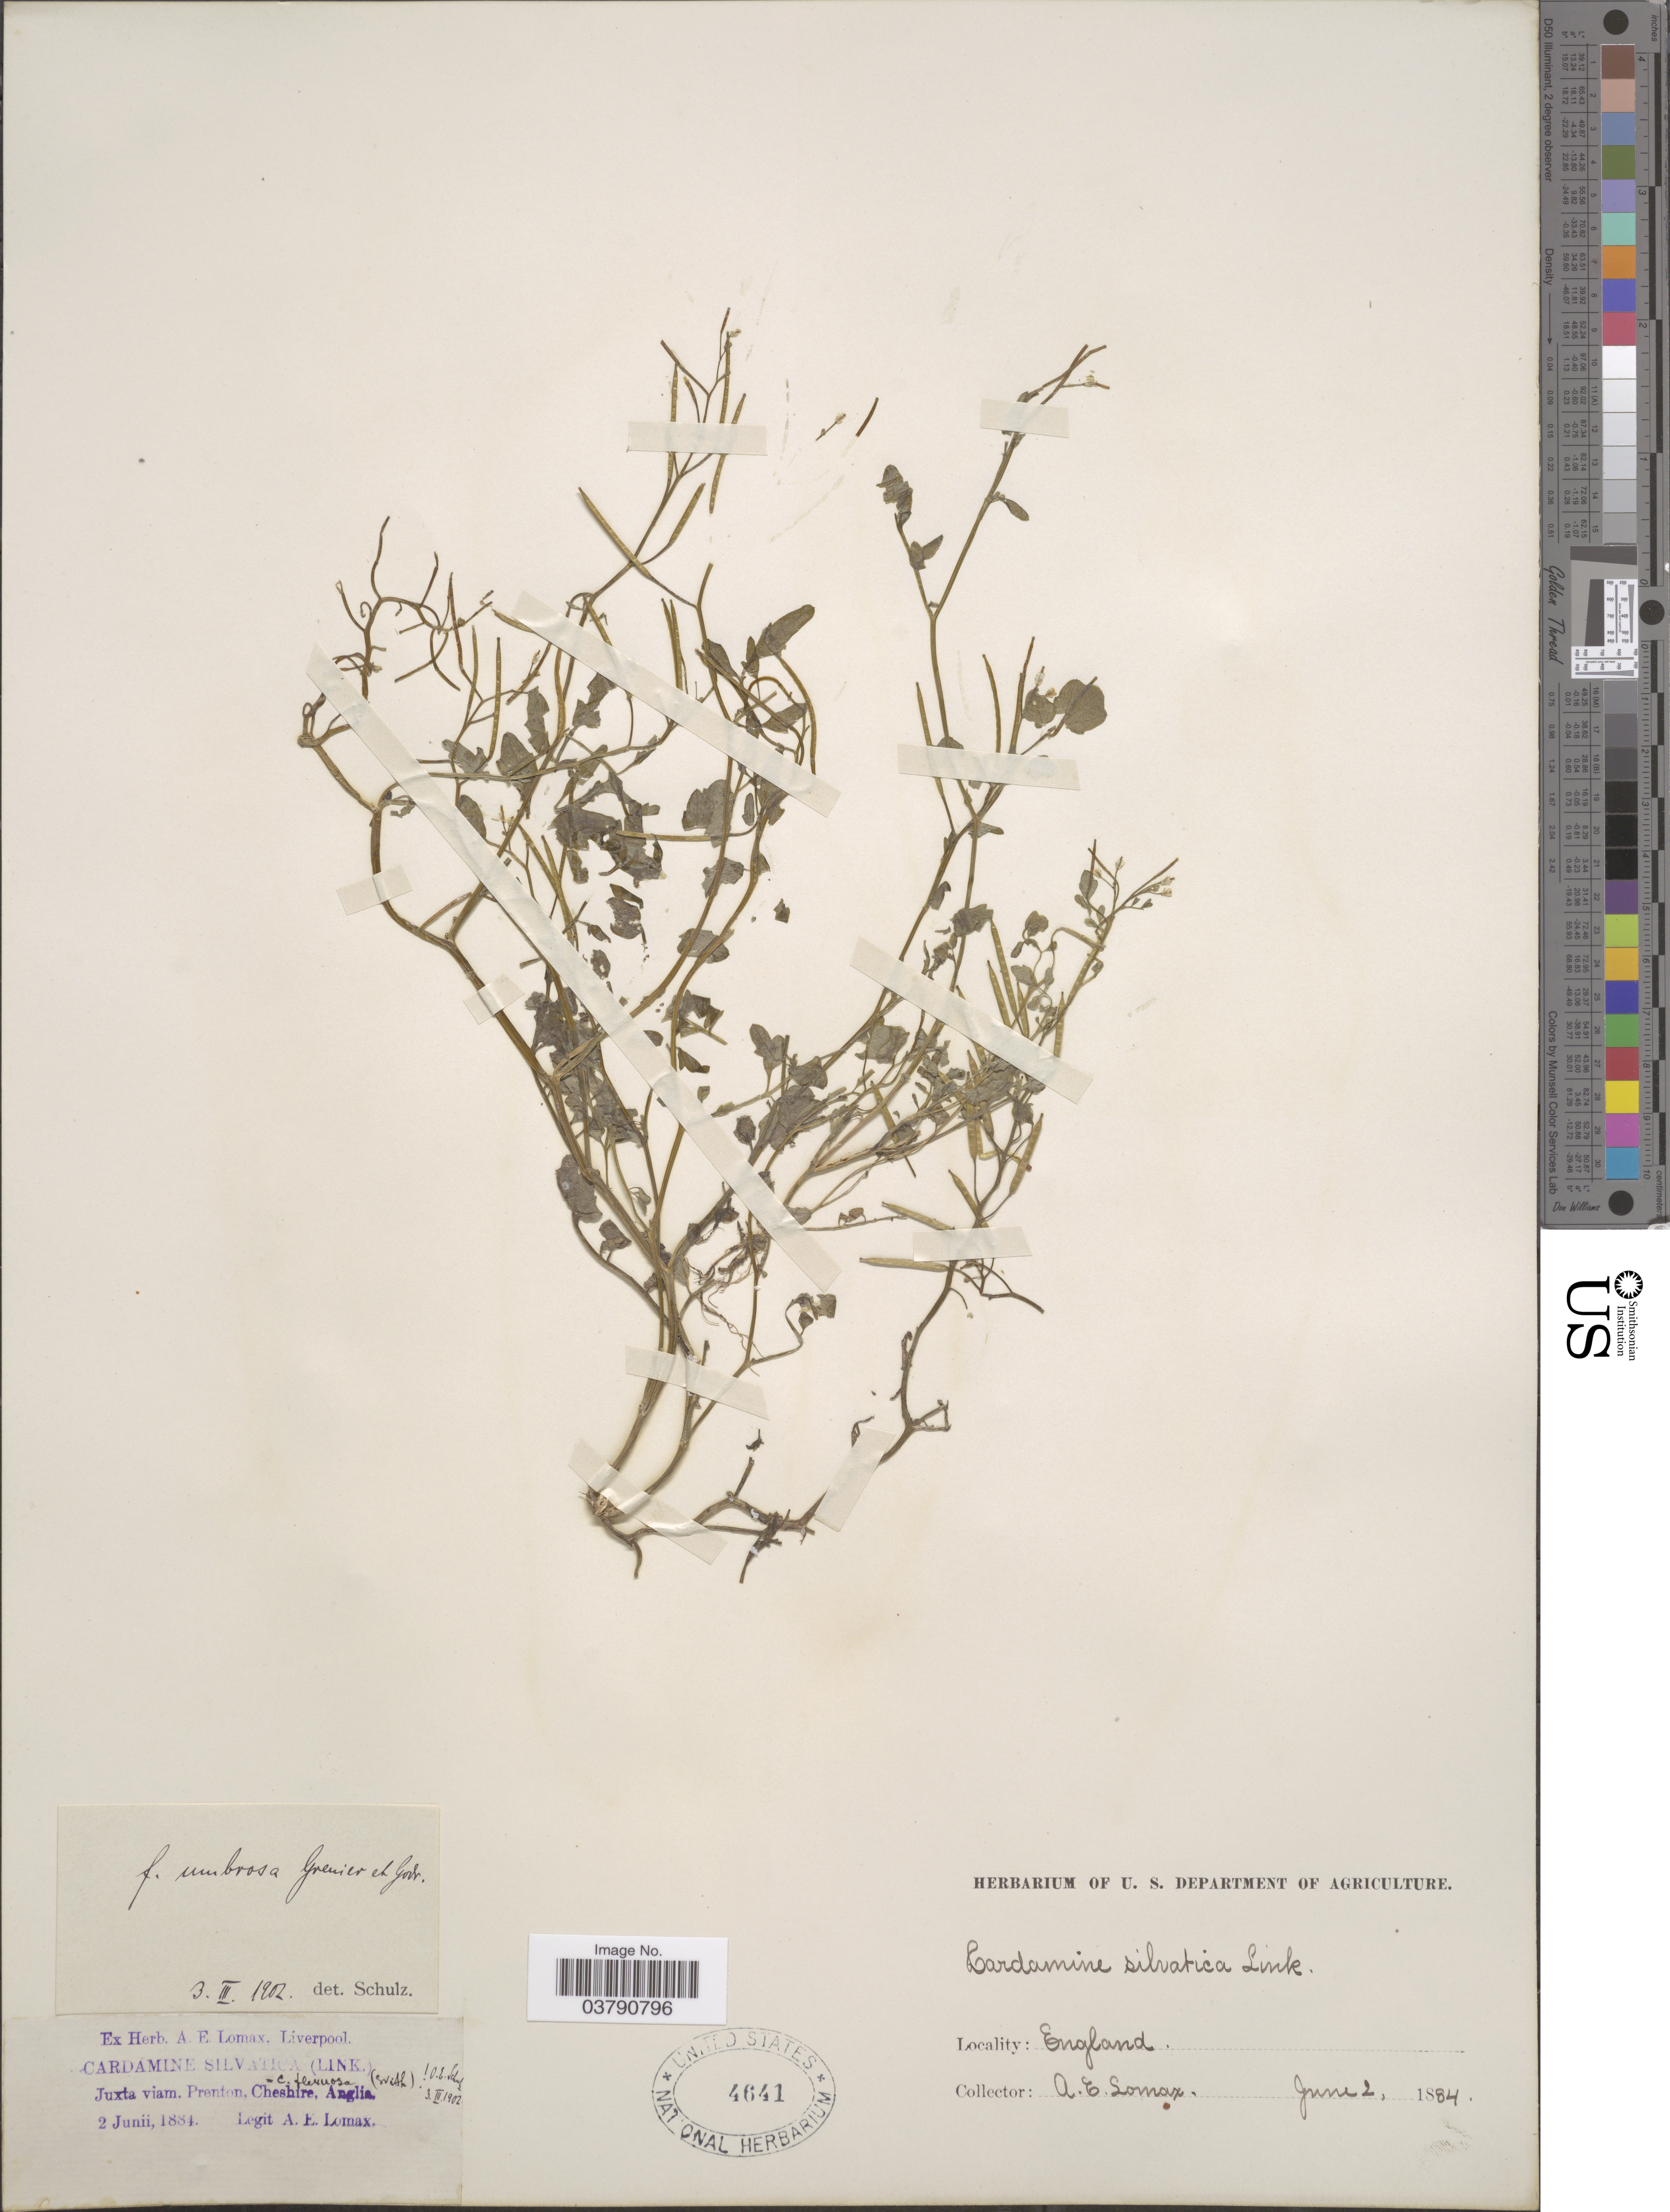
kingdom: Plantae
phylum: Tracheophyta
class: Magnoliopsida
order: Brassicales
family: Brassicaceae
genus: Cardamine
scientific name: Cardamine sylvatica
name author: Link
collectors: A. Lomax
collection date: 1884-06-02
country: United Kingdom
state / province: England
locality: Juxta viam. Prenton, Cheshire, Anglia.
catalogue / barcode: US 4641